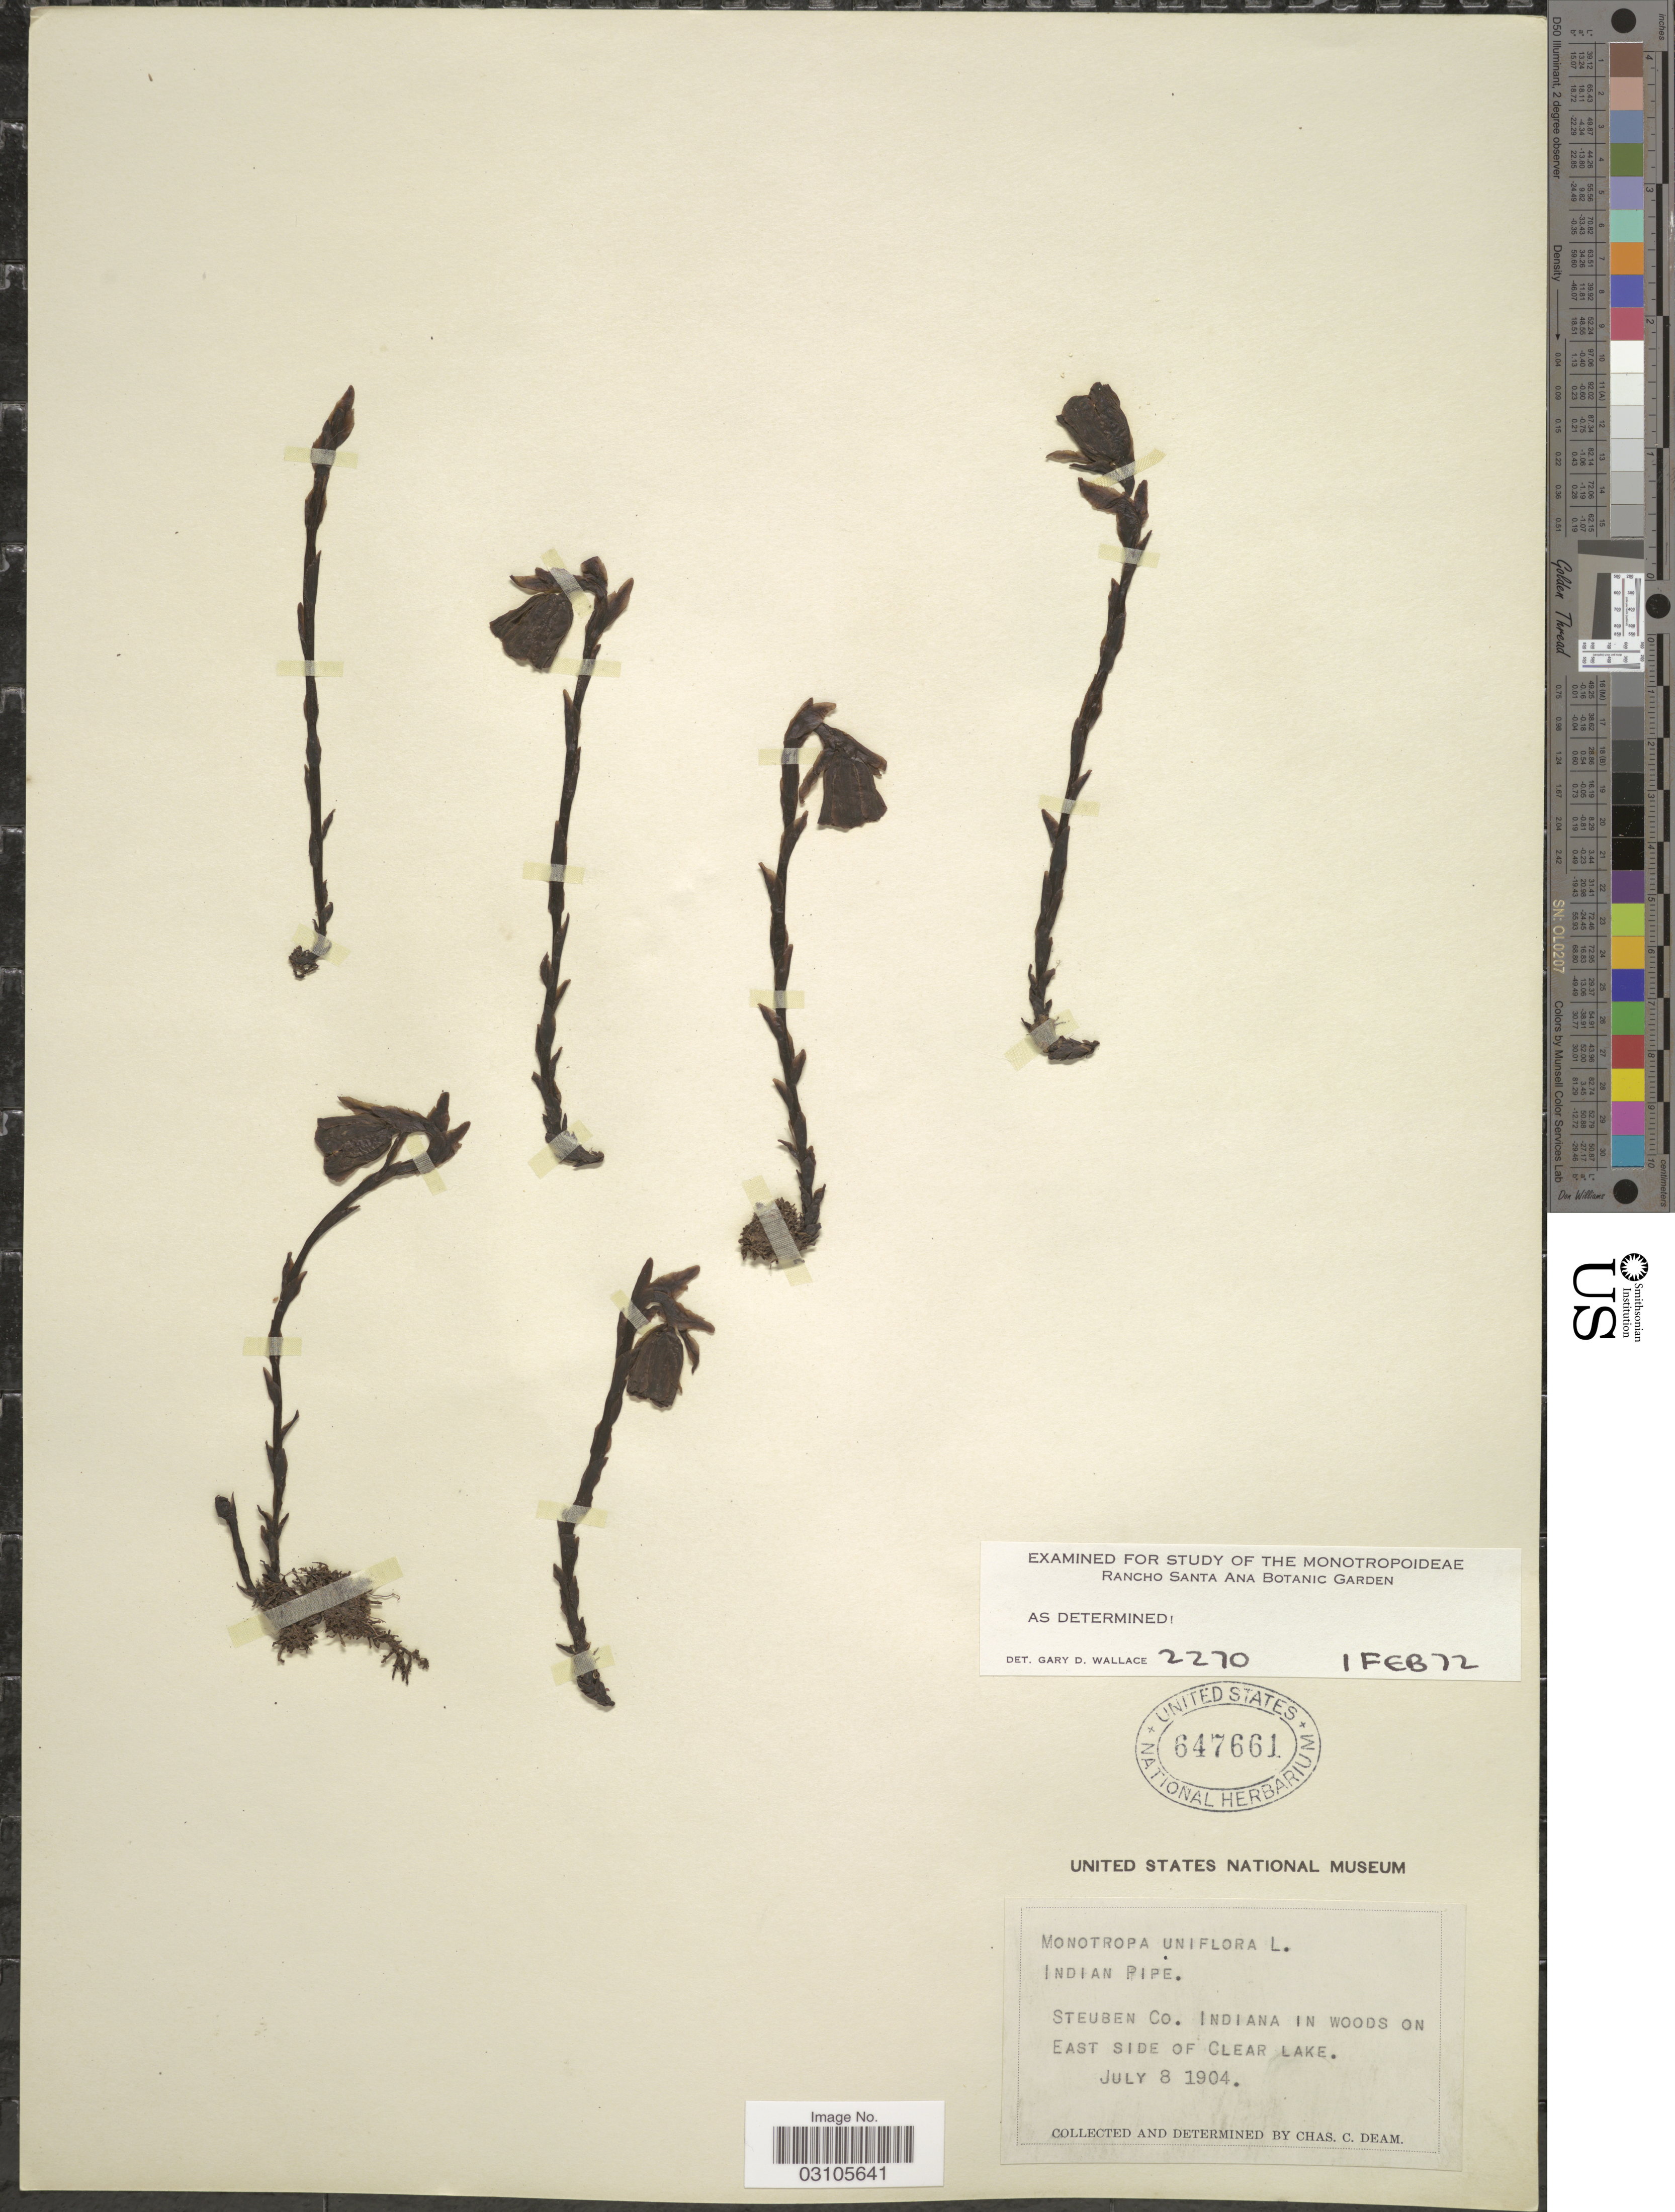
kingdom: Plantae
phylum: Tracheophyta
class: Magnoliopsida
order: Ericales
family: Ericaceae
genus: Monotropa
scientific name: Monotropa uniflora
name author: L.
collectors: C. C. Deam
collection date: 1904-07-08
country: United States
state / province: Indiana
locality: Steuben Co. Indiana in woods on East side of Clear Lake.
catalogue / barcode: US 647661